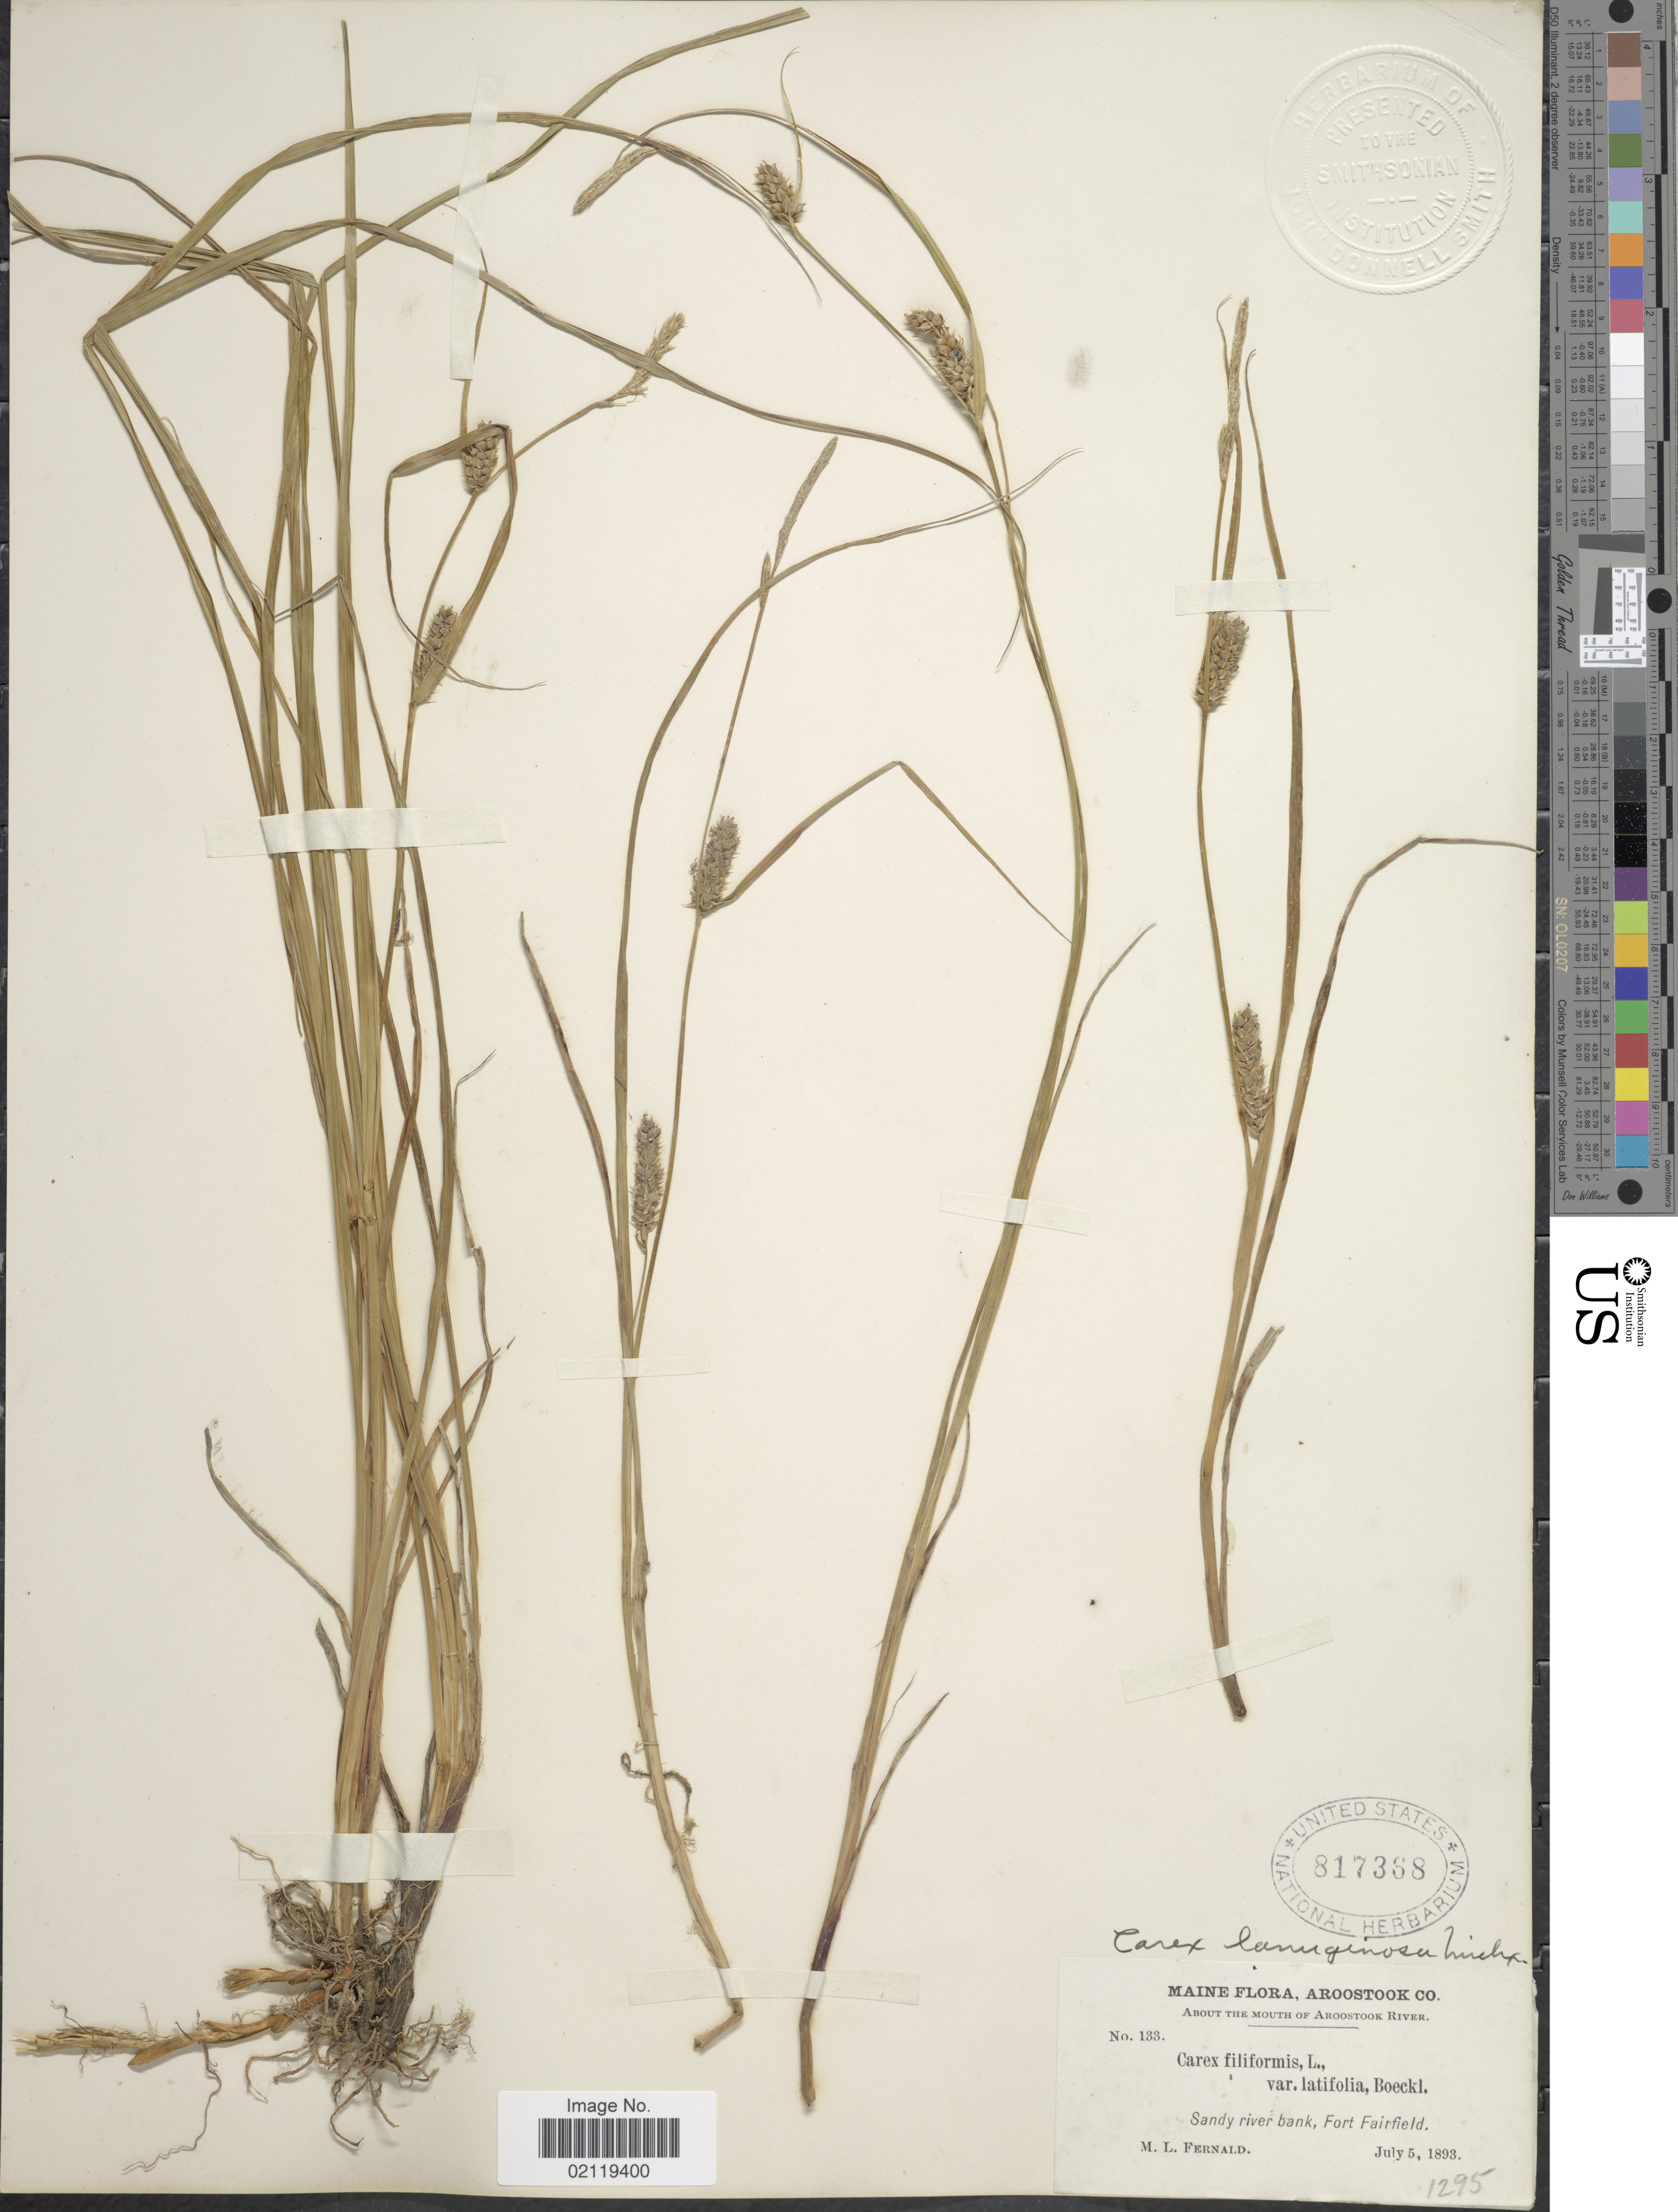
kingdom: Plantae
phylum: Tracheophyta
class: Liliopsida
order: Poales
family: Cyperaceae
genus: Carex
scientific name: Carex pellita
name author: Muhl. ex Willd.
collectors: M. L. Fernald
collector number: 133/1295?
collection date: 1893-07-05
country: United States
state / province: Maine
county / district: Aroostook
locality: About the mouth Aroostook River. Sandy river bank, Fort Fairfield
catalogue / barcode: US 817368